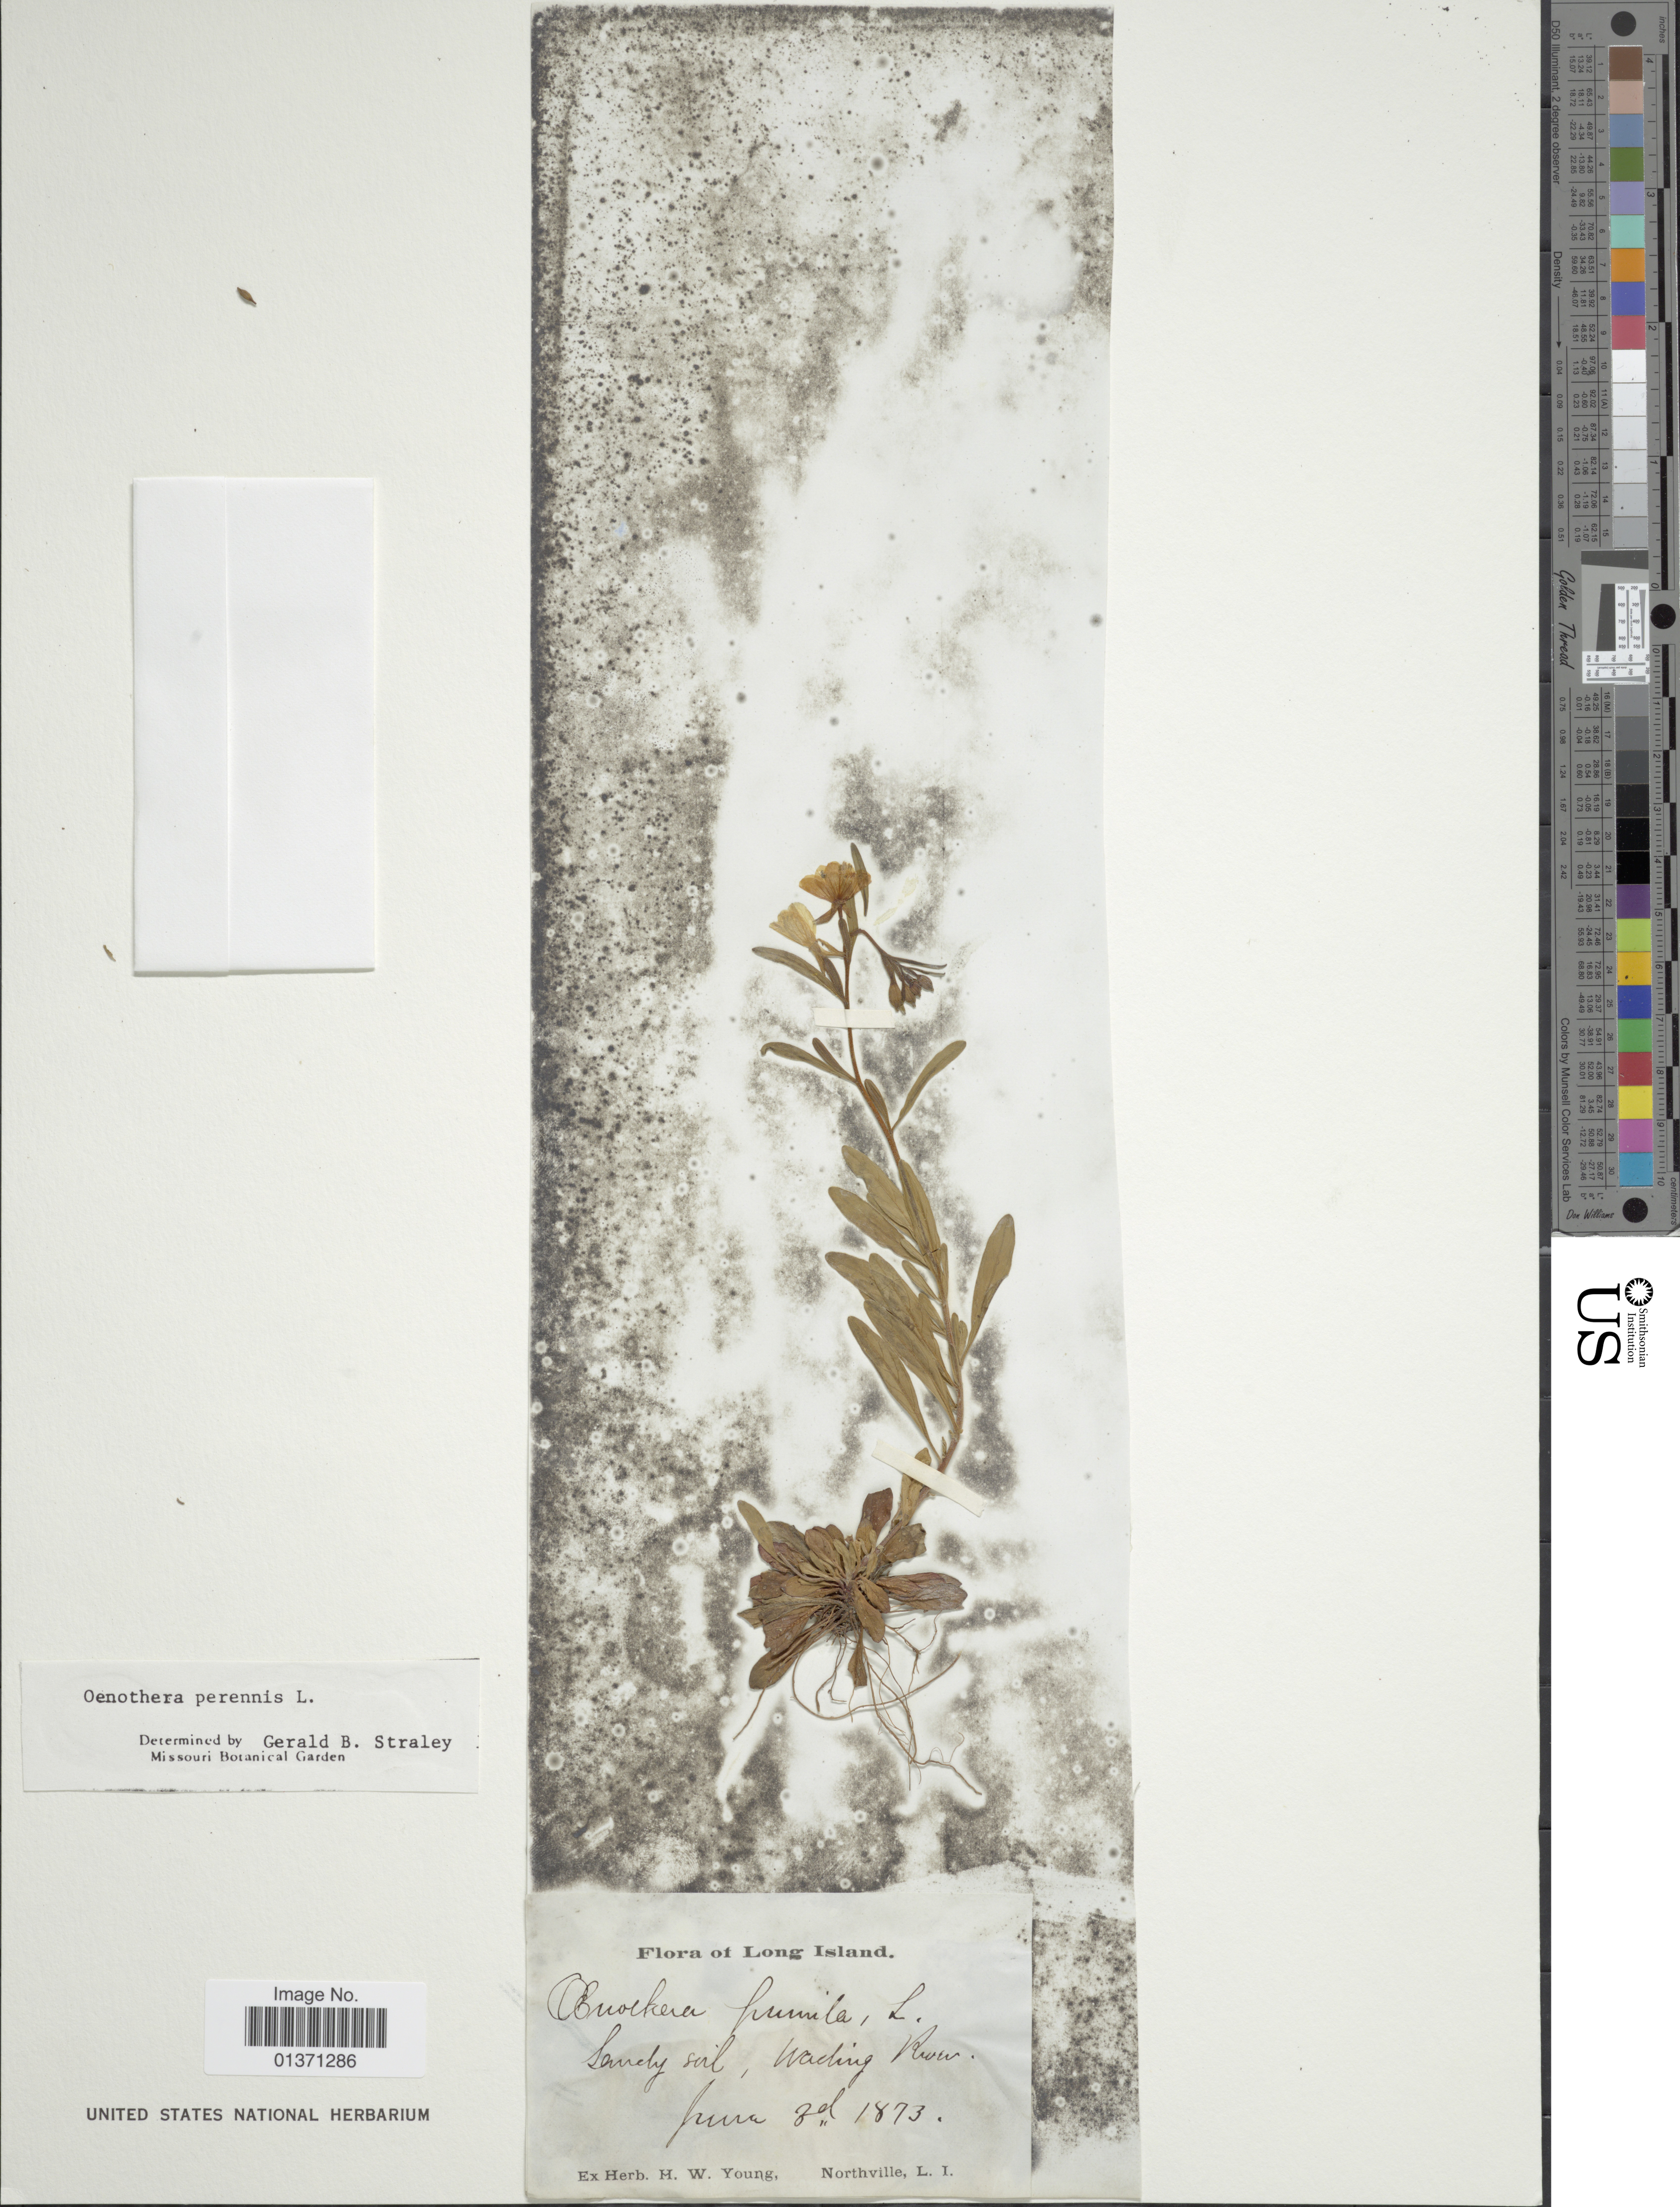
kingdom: Plantae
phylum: Tracheophyta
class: Magnoliopsida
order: Myrtales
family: Onagraceae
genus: Oenothera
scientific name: Oenothera perennis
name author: L.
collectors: ex herb. H.W. Young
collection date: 1873-06-03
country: United States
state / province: New York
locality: Sandy soil, Wading River